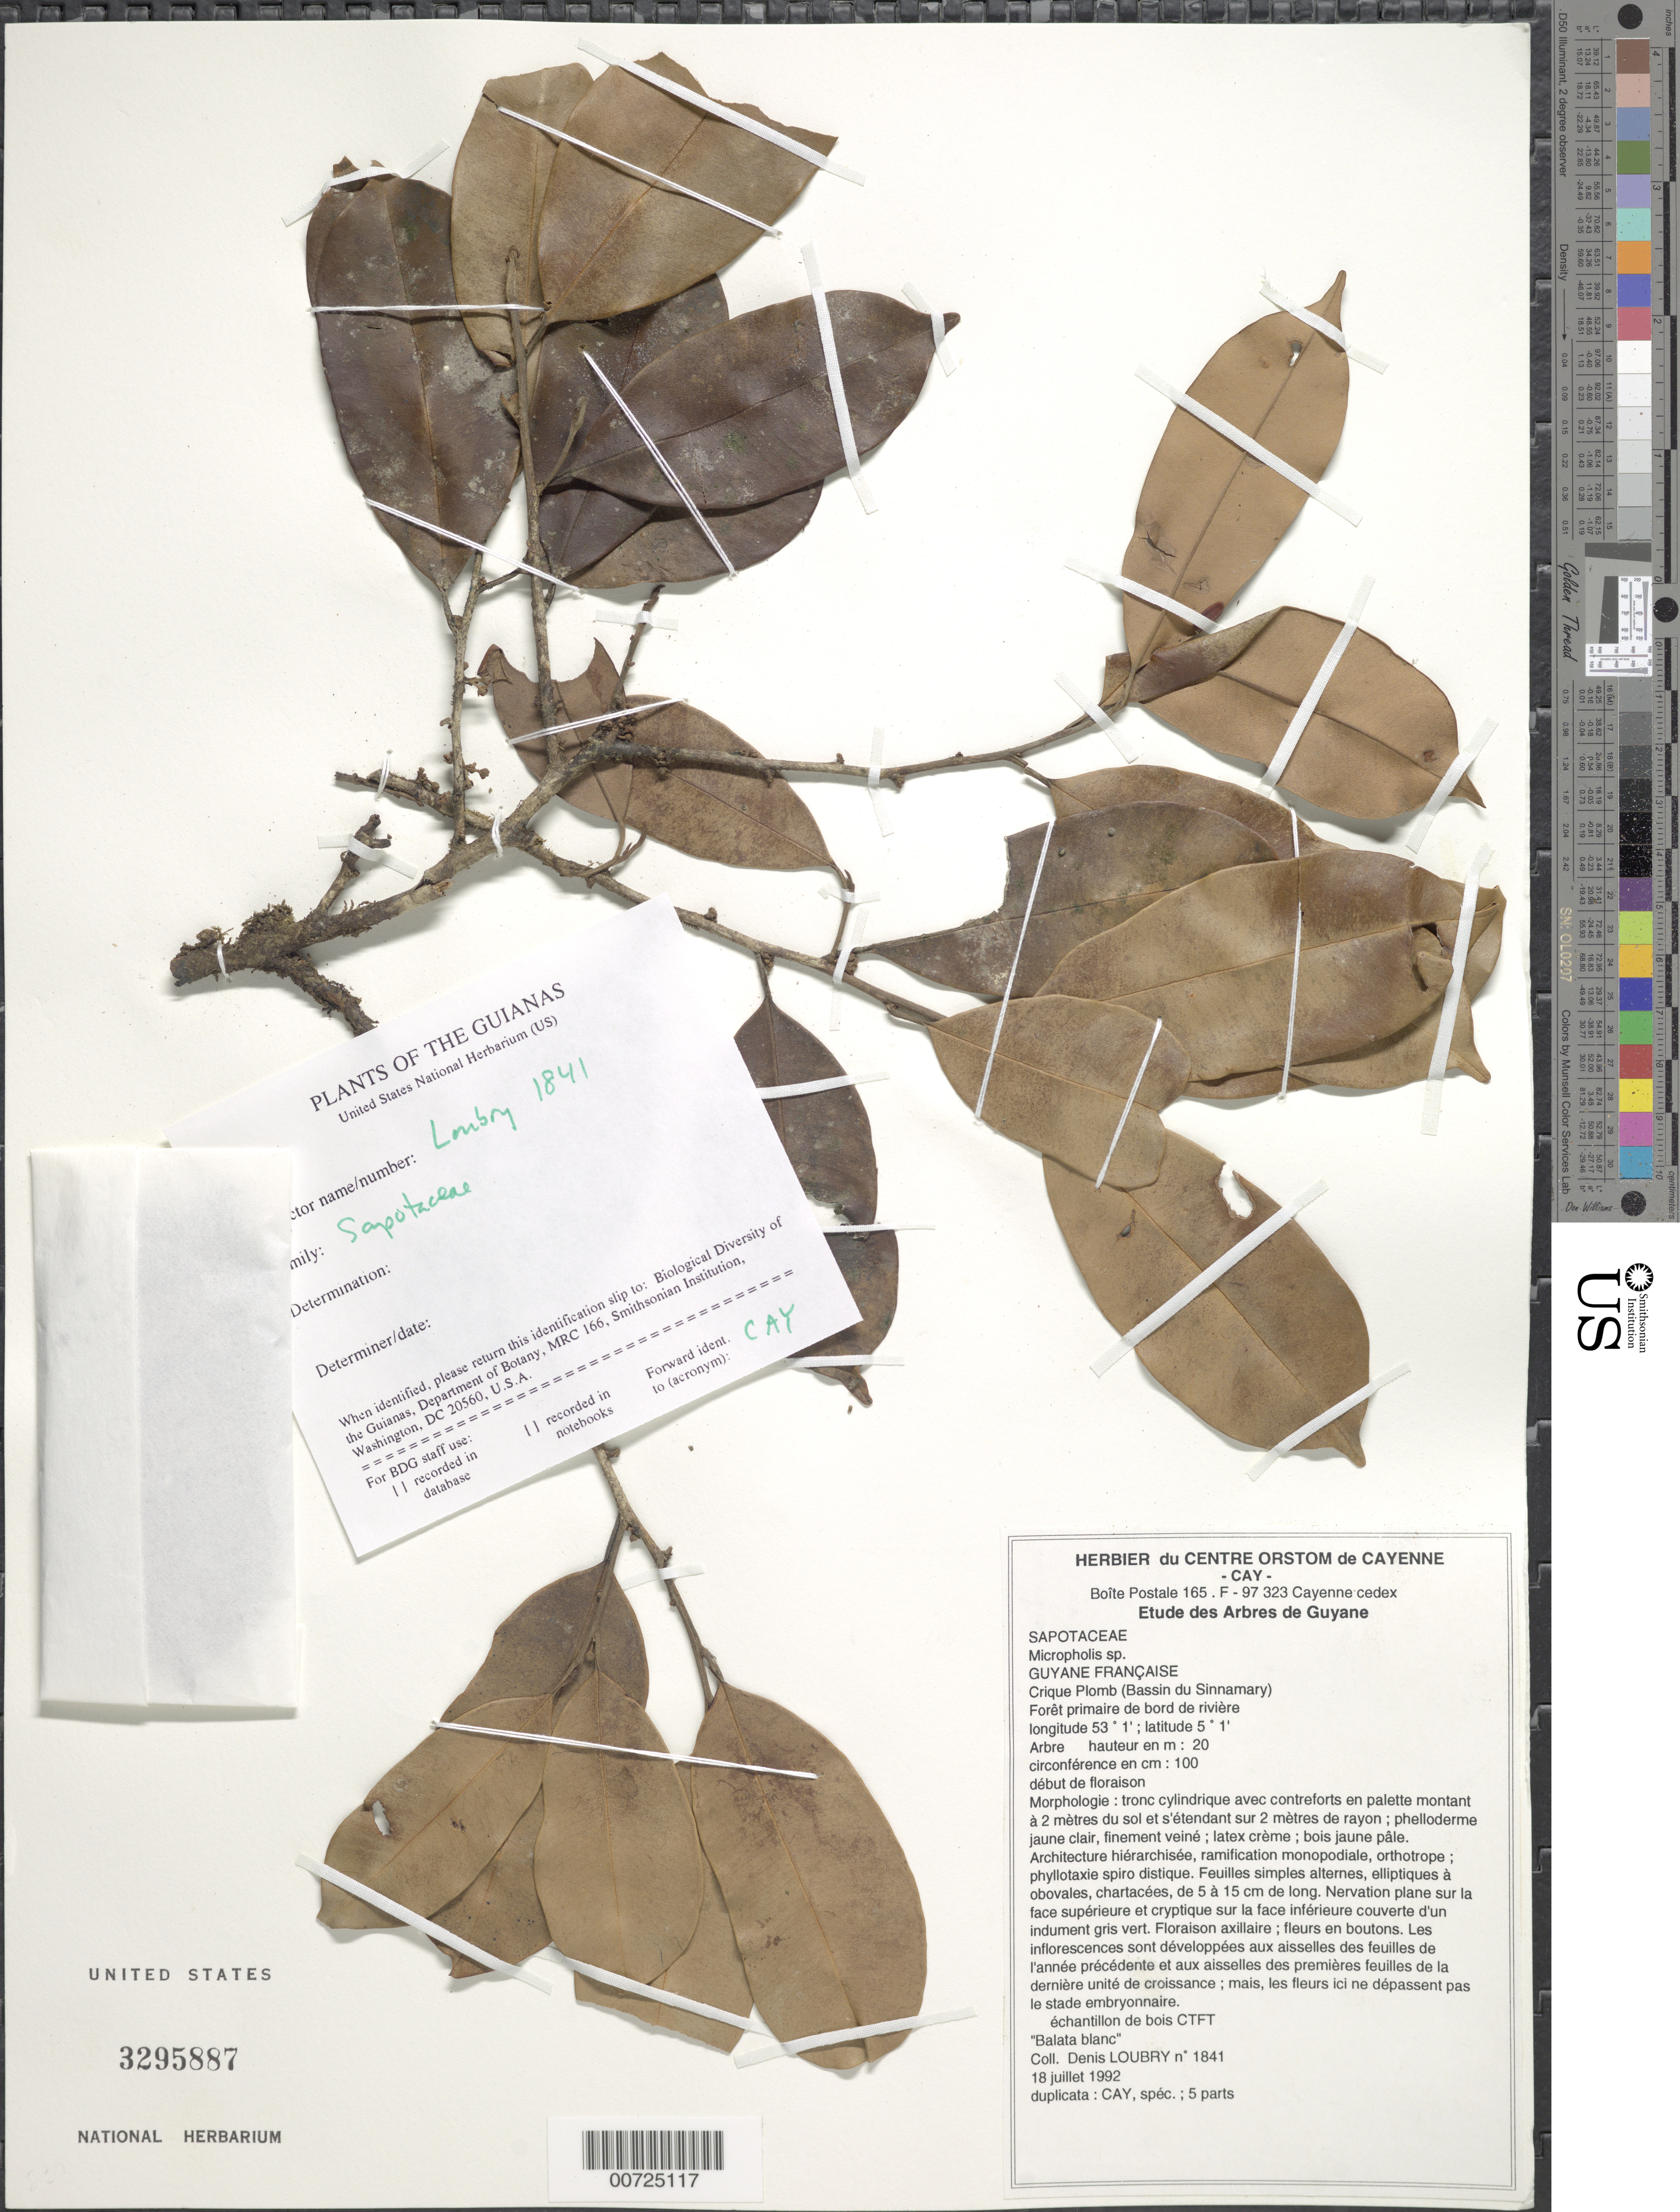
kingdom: Plantae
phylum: Tracheophyta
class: Magnoliopsida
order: Ericales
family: Sapotaceae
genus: Micropholis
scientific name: Micropholis sp.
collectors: D. Loubry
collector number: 1841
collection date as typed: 18-Jul-92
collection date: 1992-07-18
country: French Guiana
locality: Crique Plomb, Bassin du Sinnamary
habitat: Primary forest along river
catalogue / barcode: US 3295887